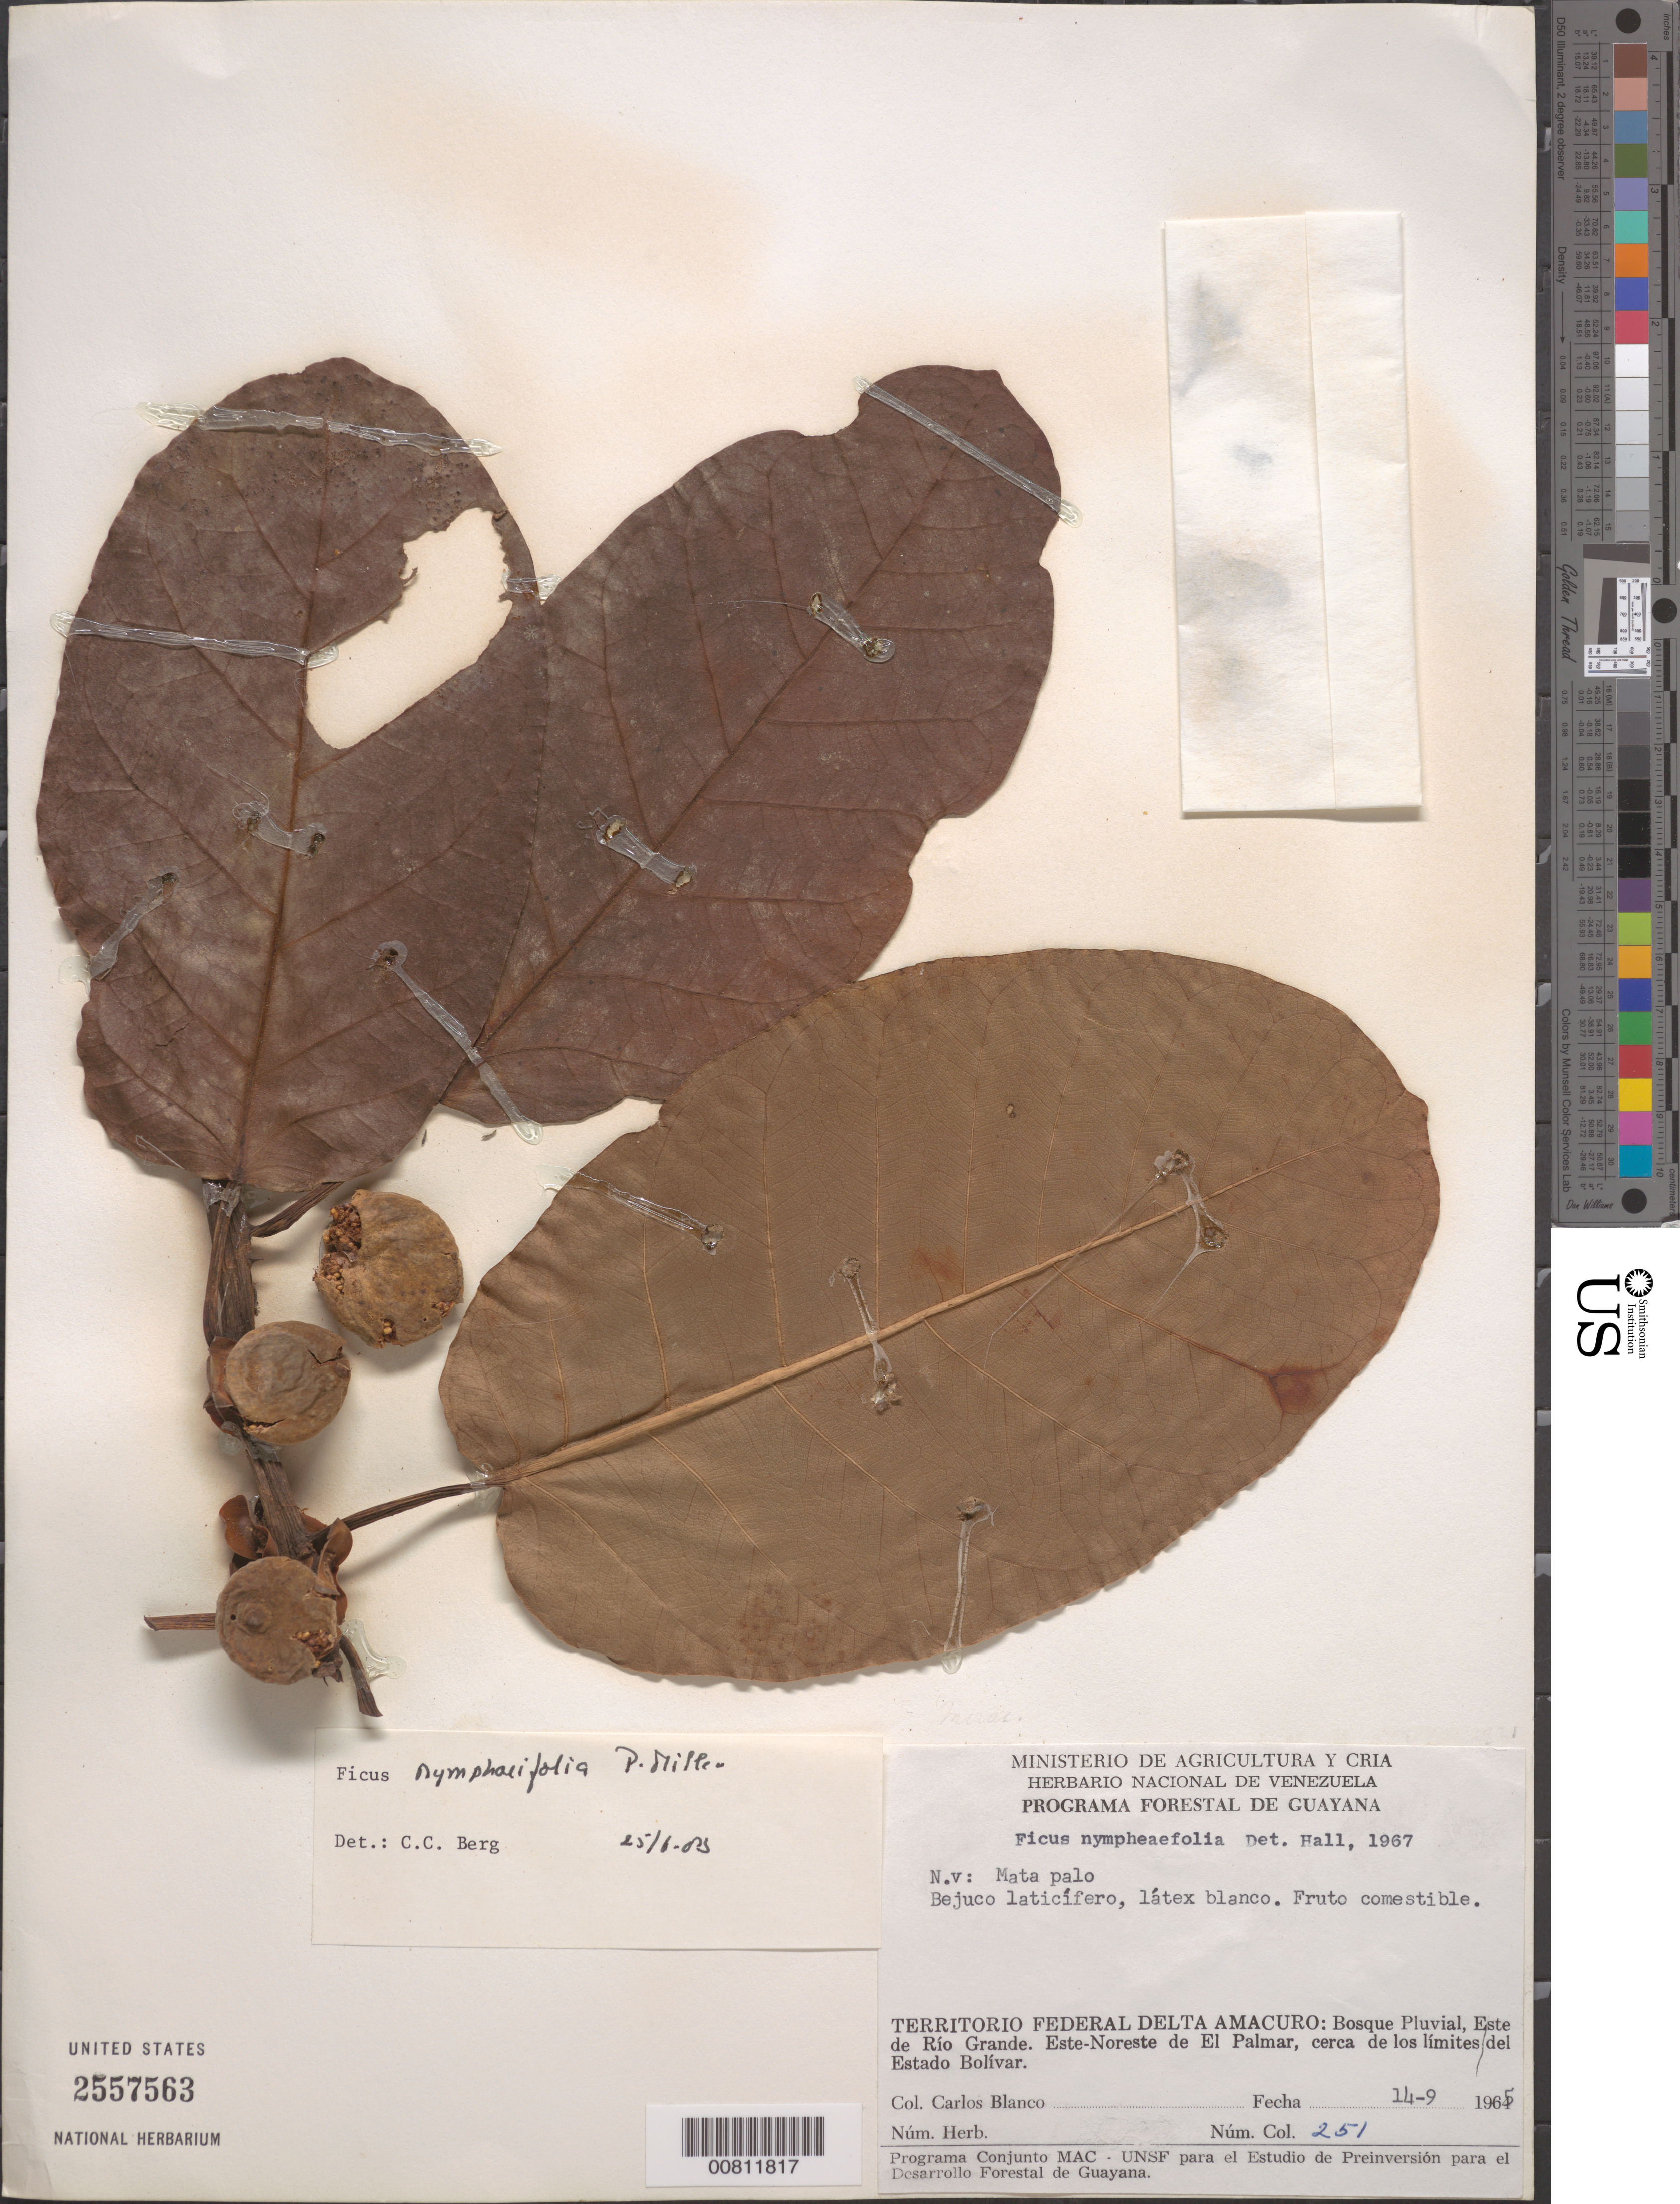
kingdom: Plantae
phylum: Tracheophyta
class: Magnoliopsida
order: Rosales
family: Moraceae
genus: Ficus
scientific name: Ficus nymphaeifolia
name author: Mill.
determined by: Berg, C. C.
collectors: C. A. Blanco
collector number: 251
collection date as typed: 14-Sep-65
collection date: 1965-09-14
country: Venezuela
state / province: Delta Amacuro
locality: Río Grande, Este de; Este-Noreste de El Palmar, cerca de los limites del Estado Bolívar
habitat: Rainforest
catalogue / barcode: US 2557563